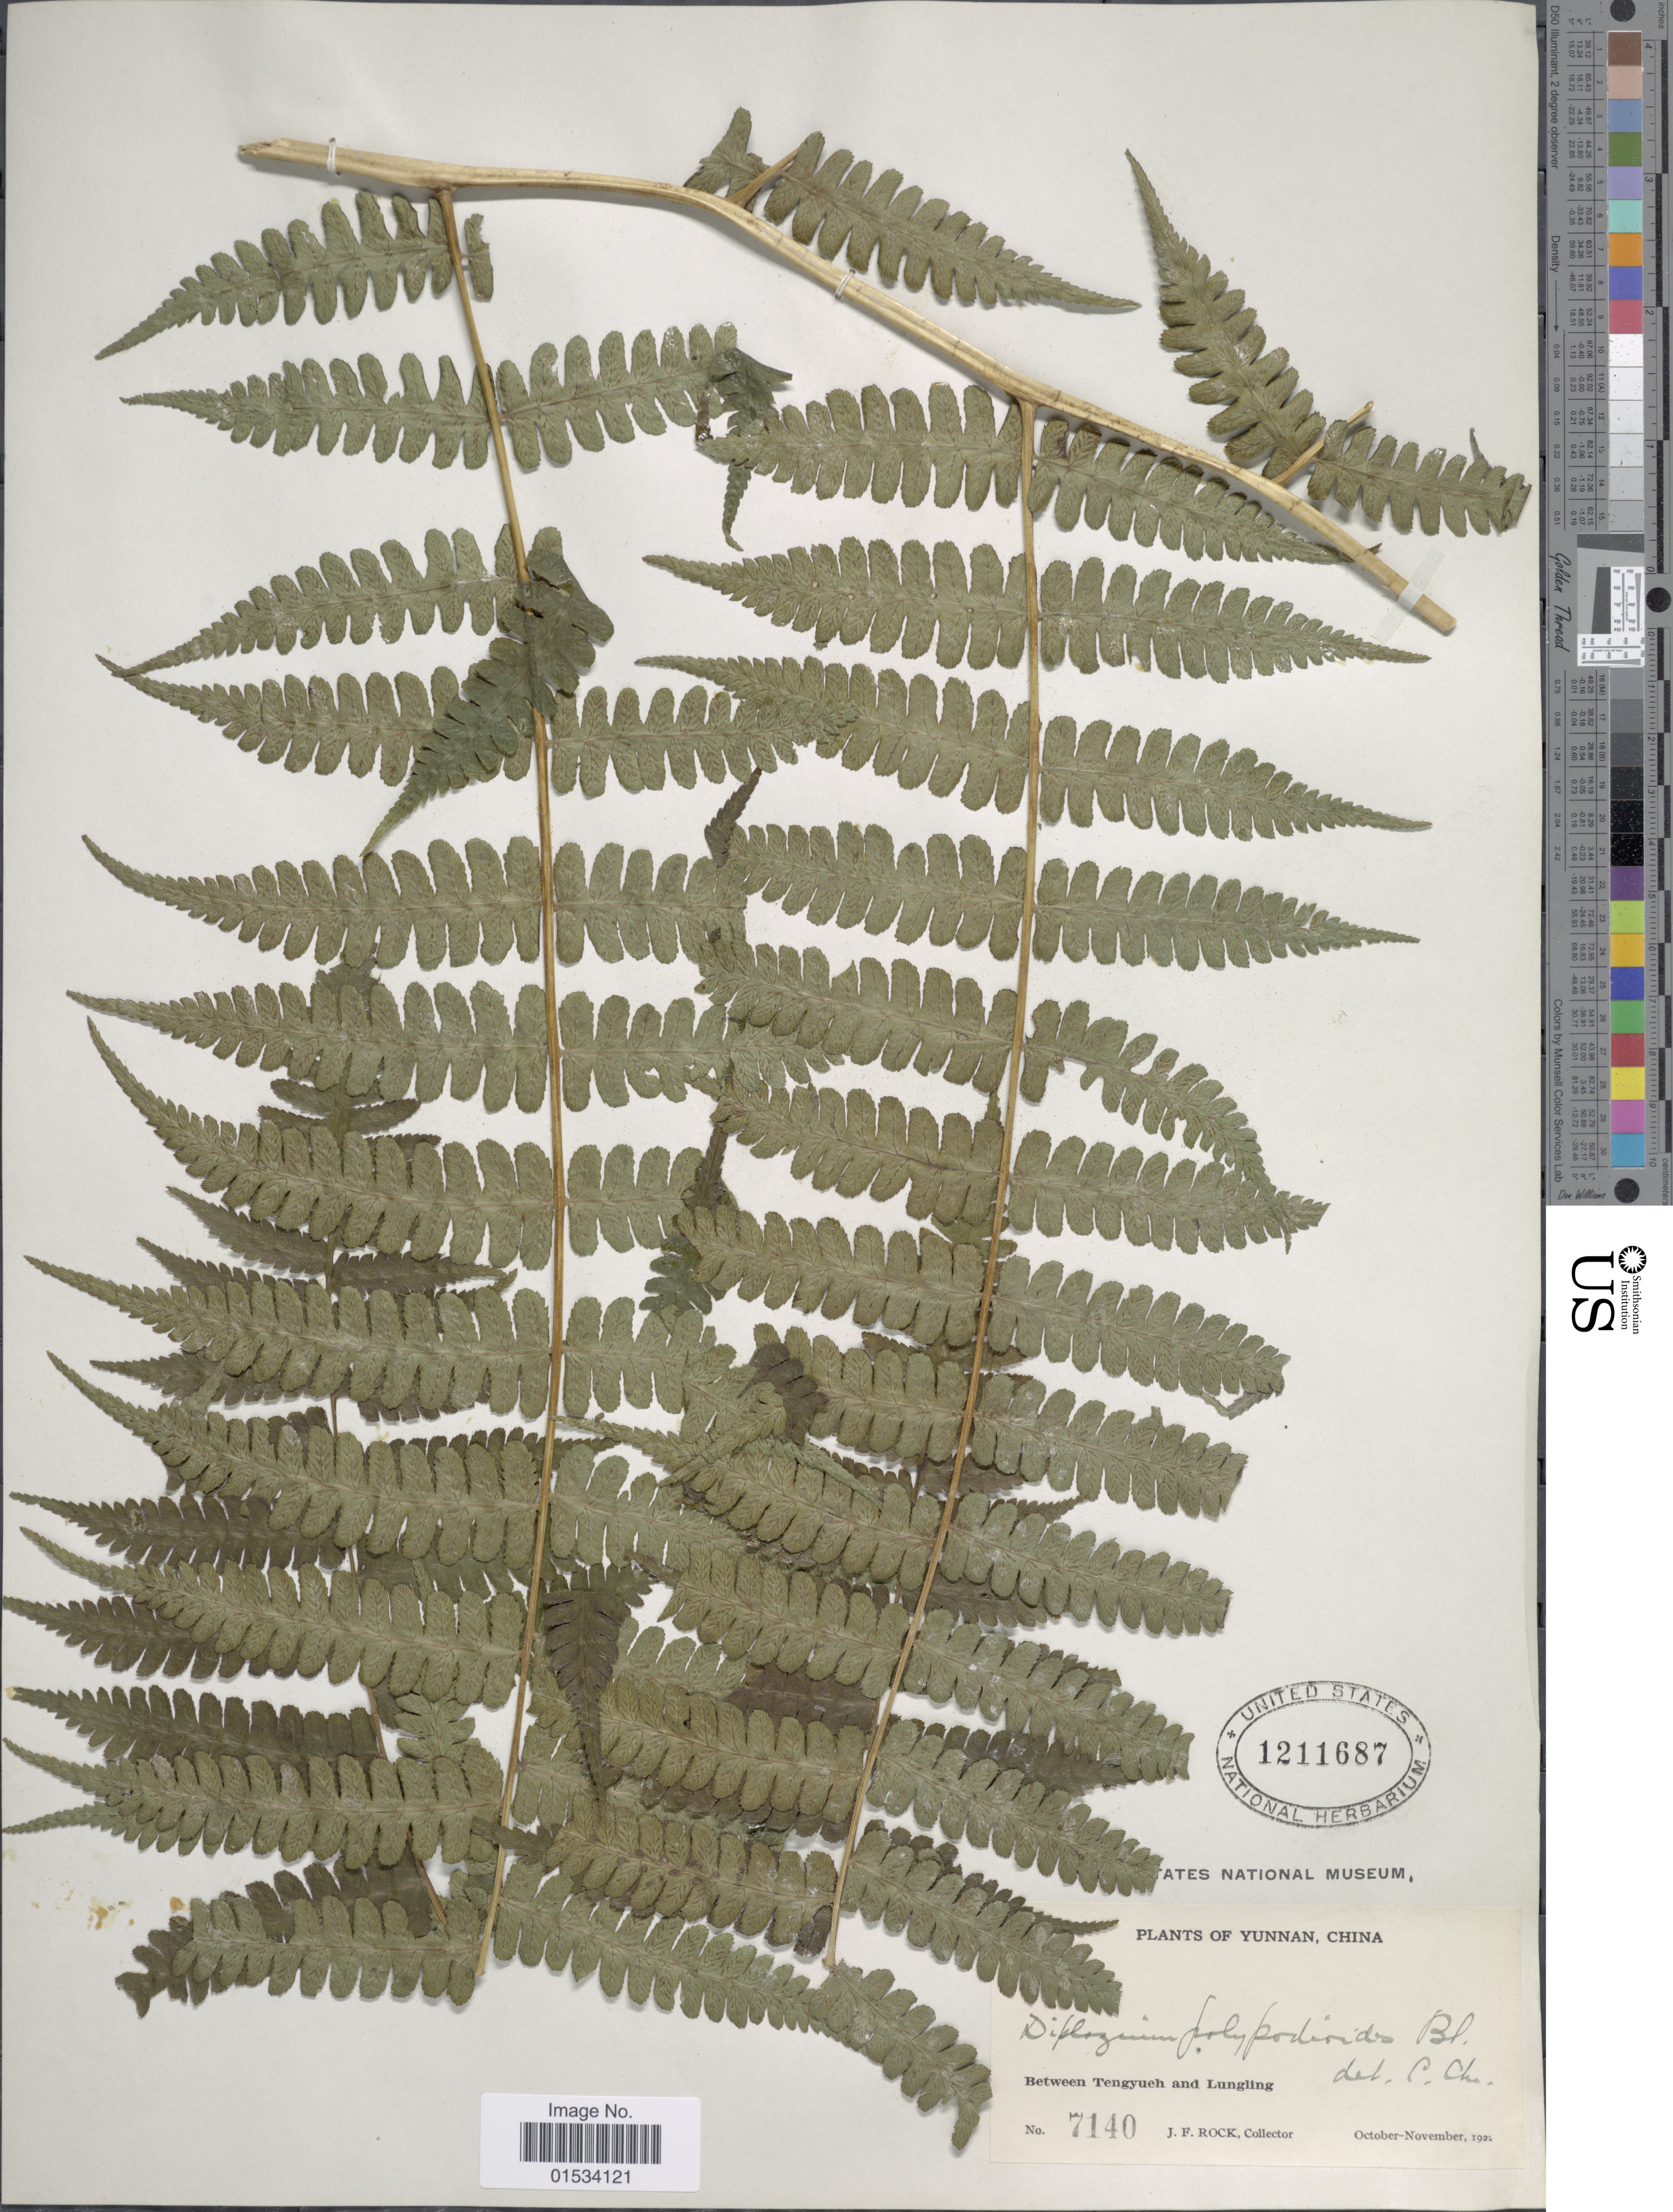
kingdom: Plantae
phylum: Tracheophyta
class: Polypodiopsida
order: Polypodiales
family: Athyriaceae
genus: Diplazium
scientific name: Diplazium polypodioides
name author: Blume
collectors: J. Rock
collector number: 7140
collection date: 1922-10/1922-11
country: China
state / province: Yunnan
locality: Between Tengyueh and Lungling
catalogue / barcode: US 1211687